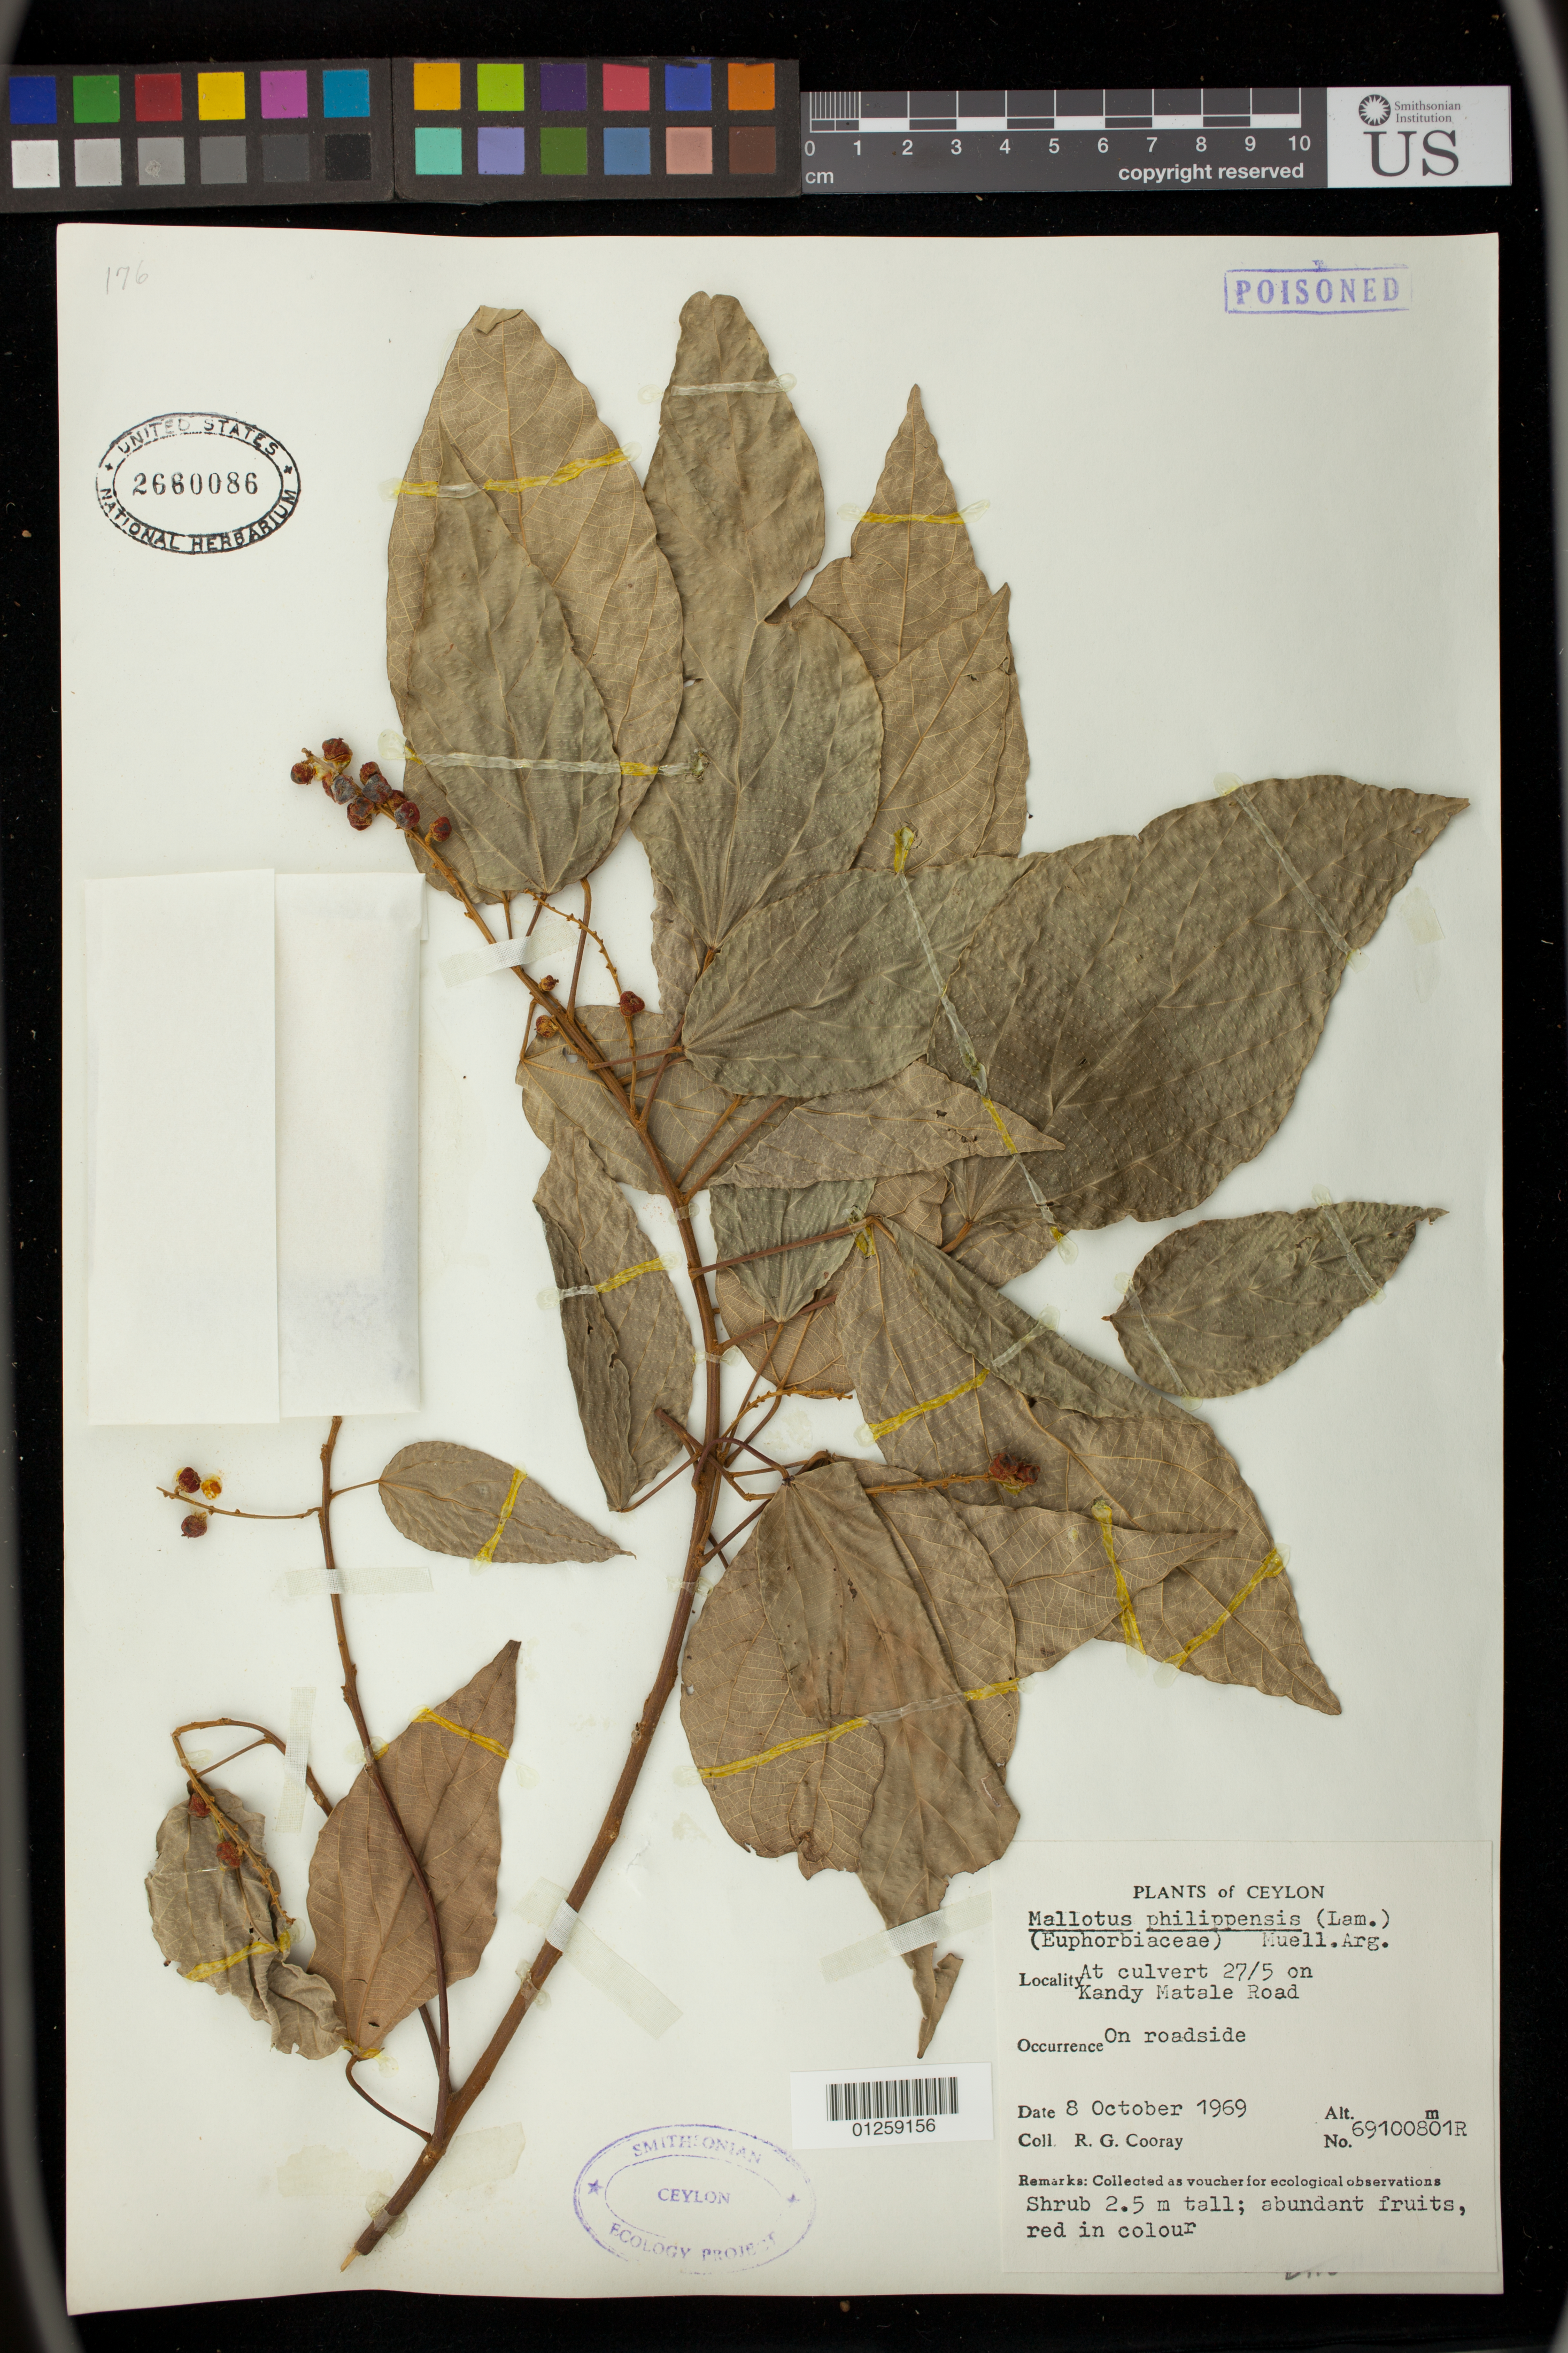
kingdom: Plantae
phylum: Tracheophyta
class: Magnoliopsida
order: Malpighiales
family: Euphorbiaceae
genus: Mallotus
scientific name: Mallotus philippensis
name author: (Lam.) Müll. Arg.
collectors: R. Cooray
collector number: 69100801R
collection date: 1969-10-08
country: Sri Lanka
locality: At culvert 27/5 on Kandy Matale Road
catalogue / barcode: US 2680086